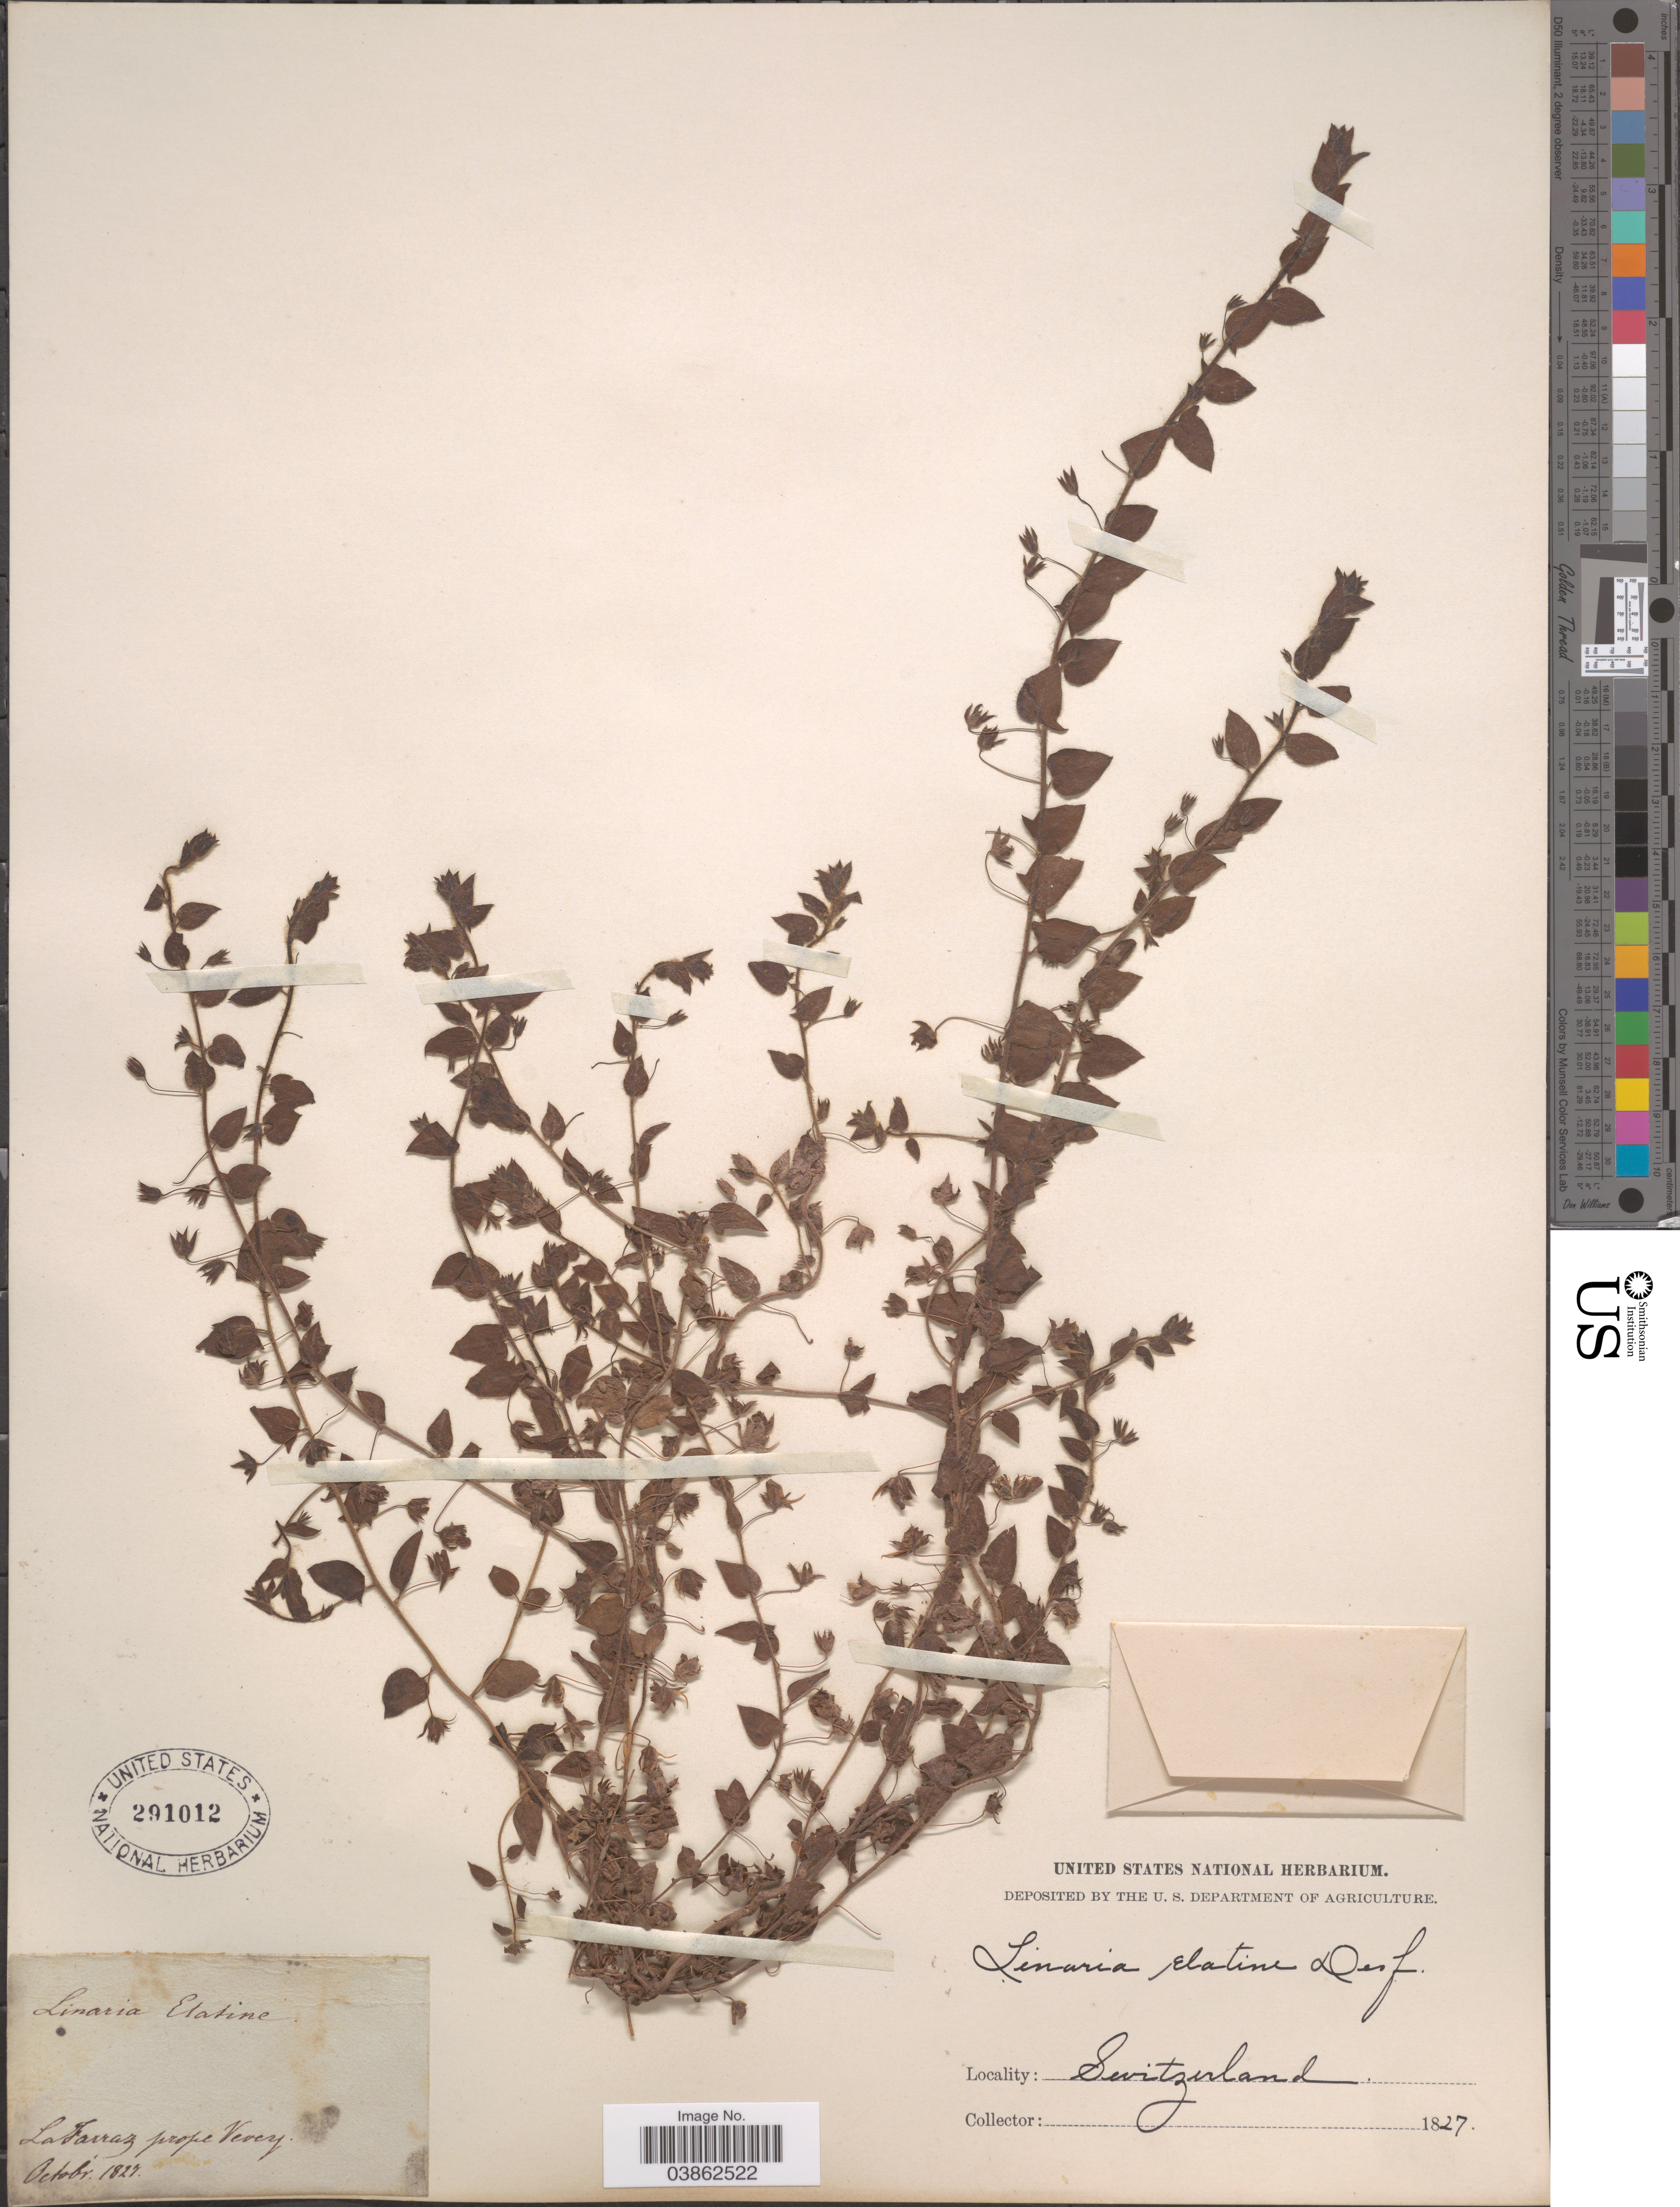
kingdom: Plantae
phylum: Tracheophyta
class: Magnoliopsida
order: Lamiales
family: Plantaginaceae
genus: Elatinoides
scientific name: Elatinoides elatine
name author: (L.) Wettst.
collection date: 1827-10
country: Switzerland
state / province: Vaud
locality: La Sarraz prope Vevey.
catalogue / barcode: US 291012